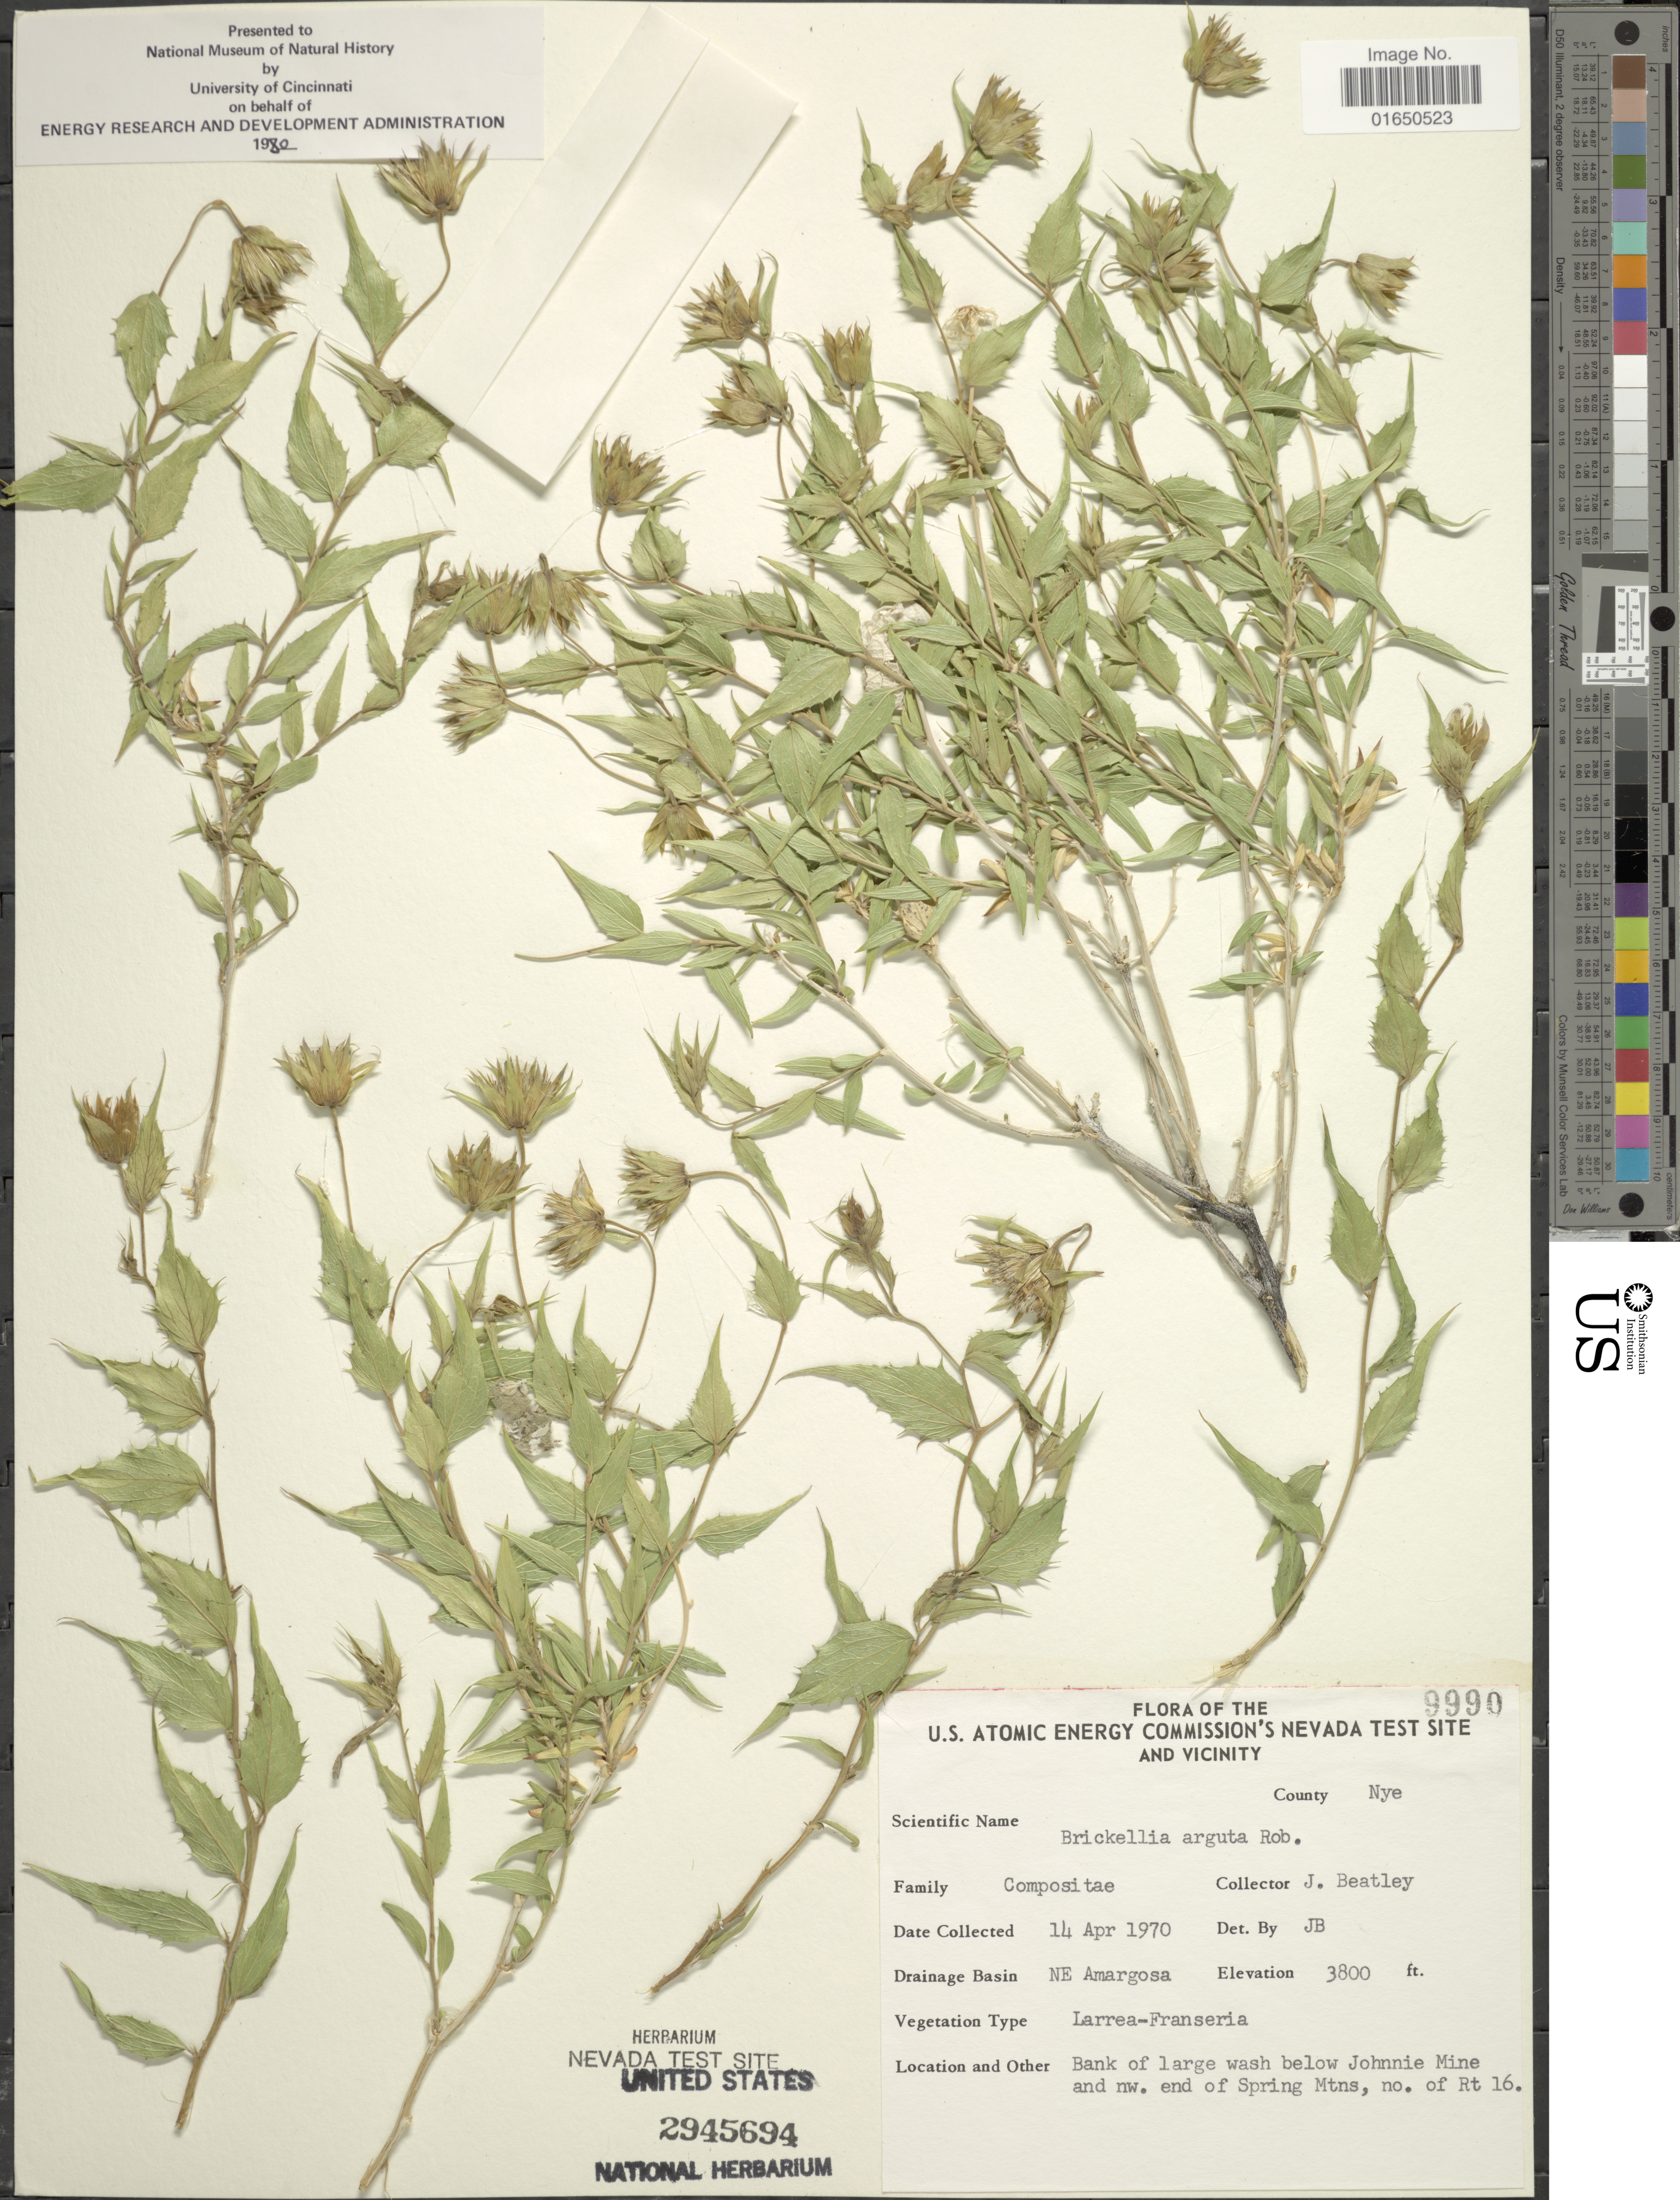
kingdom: Plantae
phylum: Tracheophyta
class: Magnoliopsida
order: Asterales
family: Asteraceae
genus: Brickellia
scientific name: Brickellia arguta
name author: B.L. Rob.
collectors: J. C. Beatley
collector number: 9990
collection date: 1970-04-14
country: United States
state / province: Nevada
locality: U. S. Atomic Energy Commission's Nevada's test site and vicinity. County Nye. Drainage Basin NE Amargosa. Bank of large wash below Johnnie Mine and nw. end of Spring Mtns, no. of Rt 16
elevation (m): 1158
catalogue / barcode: US 2945694